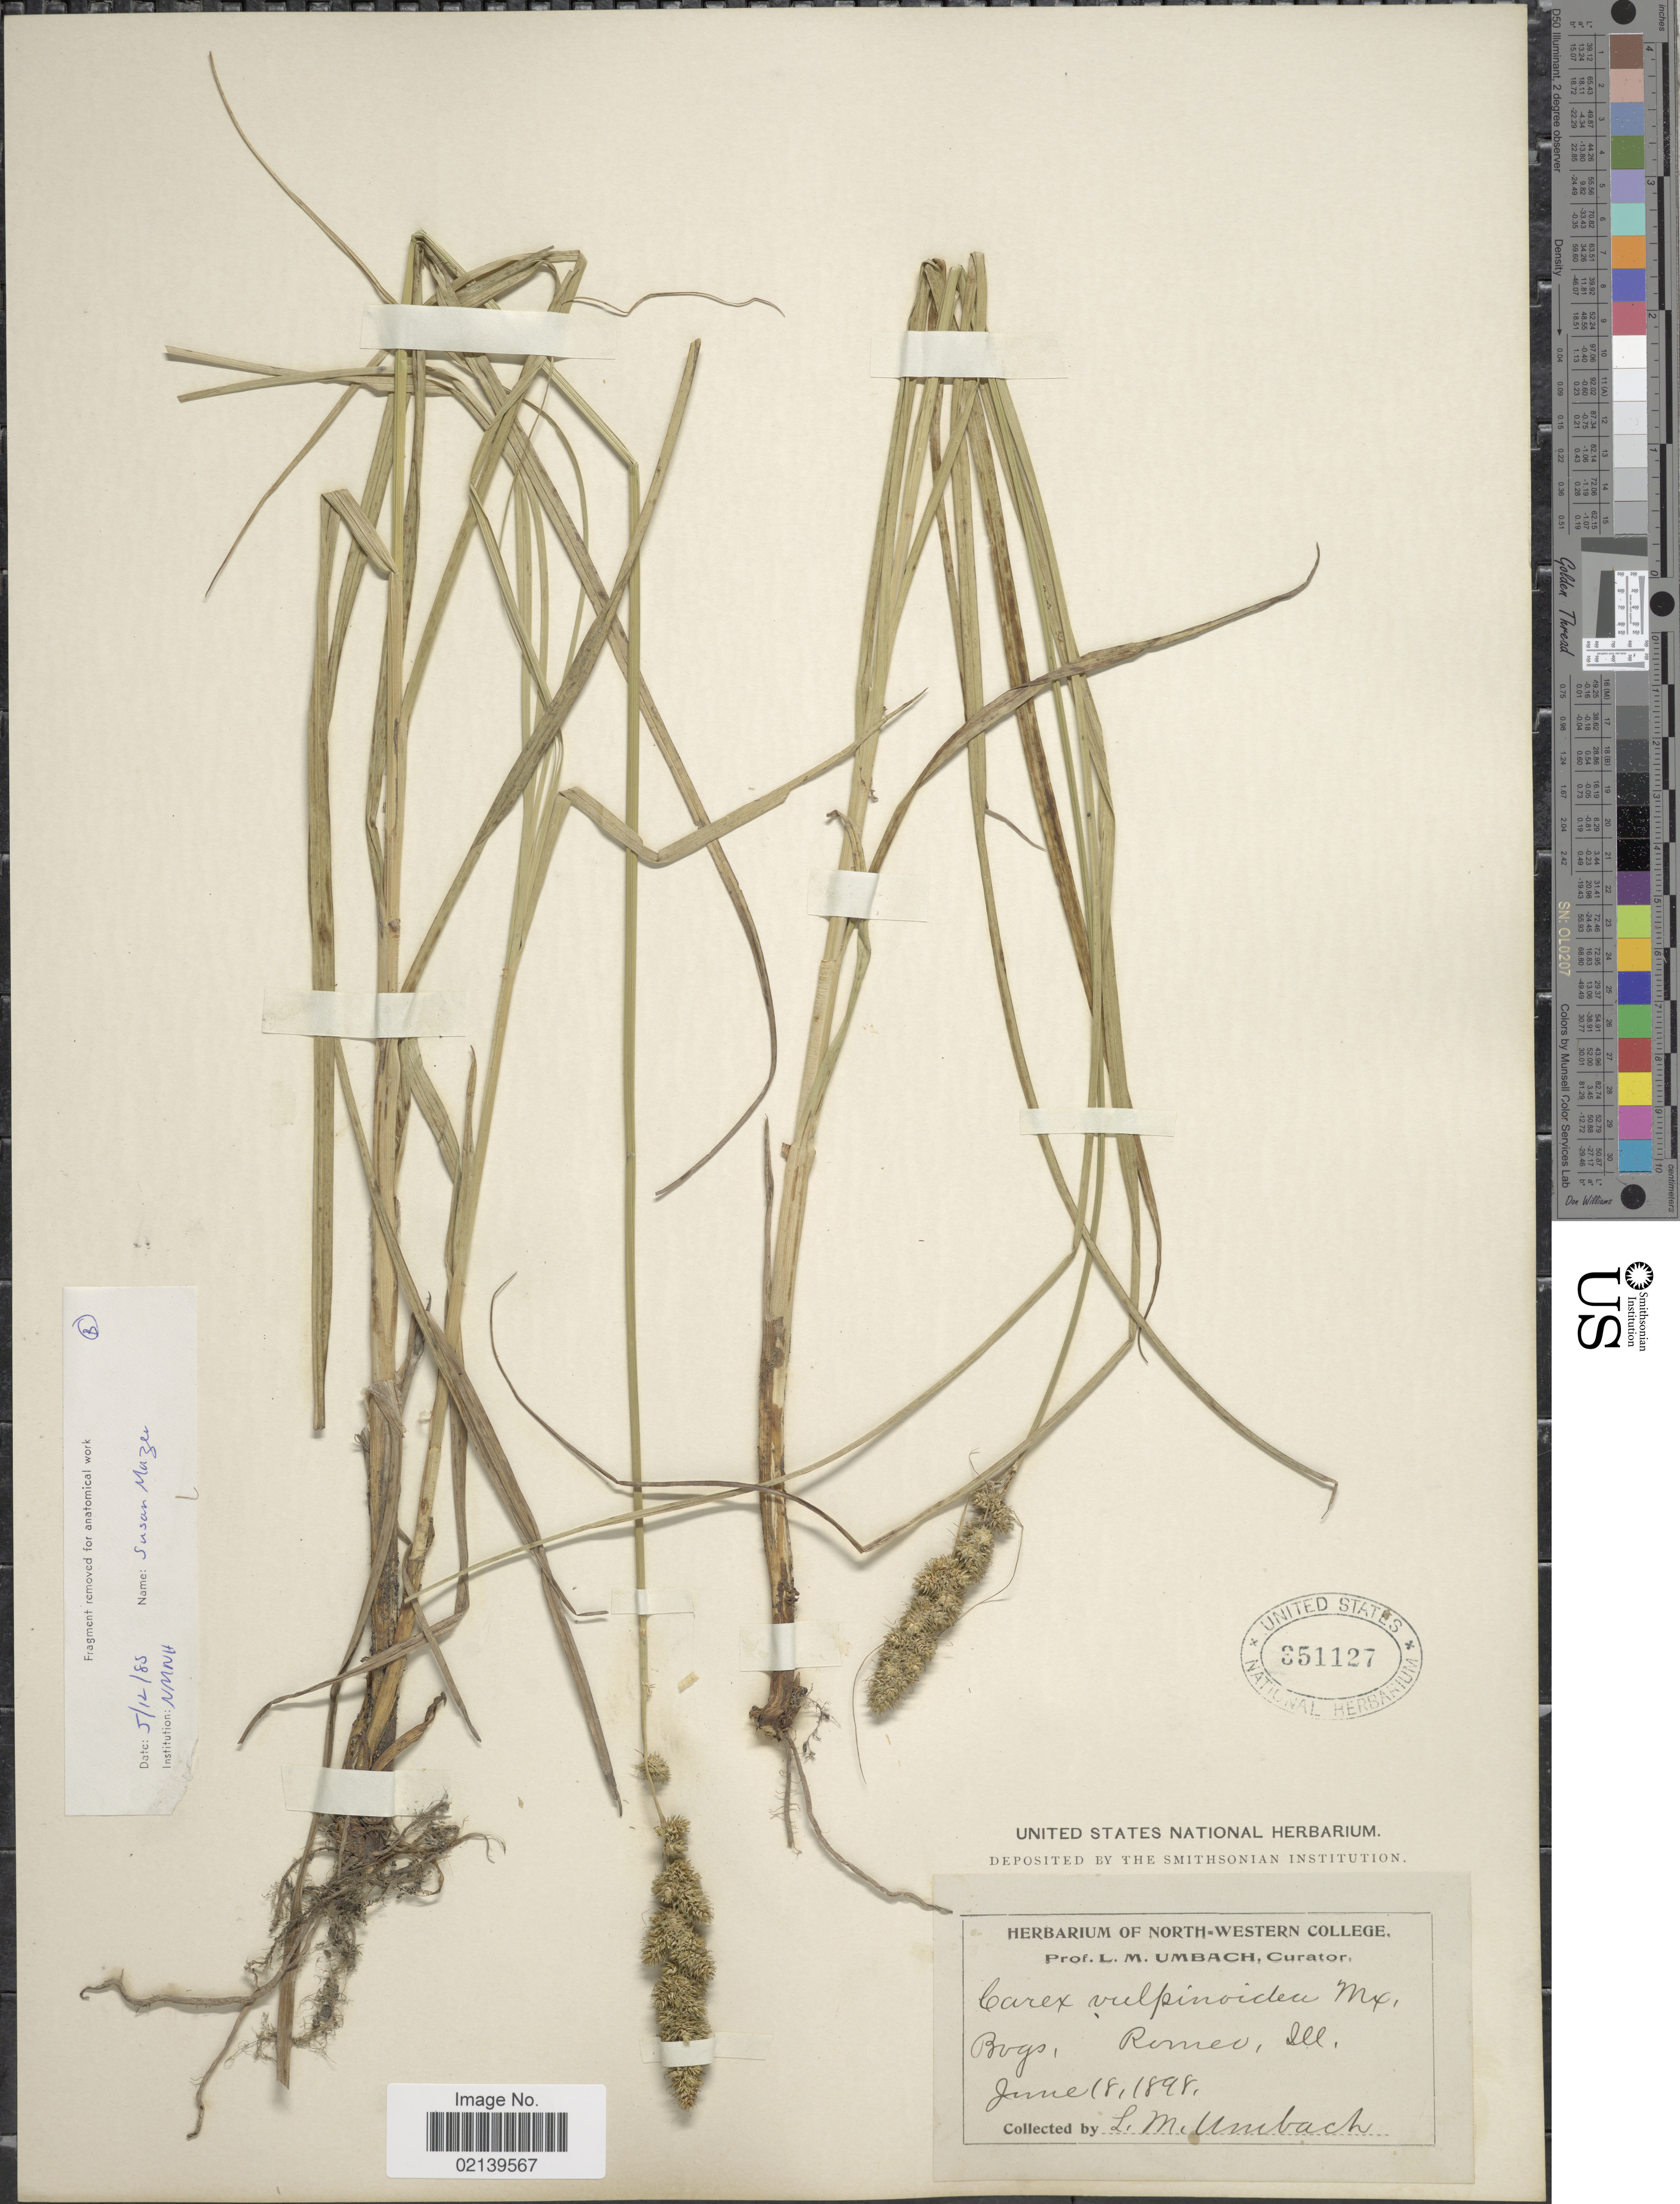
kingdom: Plantae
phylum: Tracheophyta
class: Liliopsida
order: Poales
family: Cyperaceae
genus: Carex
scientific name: Carex vulpinoidea Michx.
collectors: L. M. Umbach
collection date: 1898-06-18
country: United States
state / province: Illinois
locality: Bogs, Romeo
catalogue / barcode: US 351127